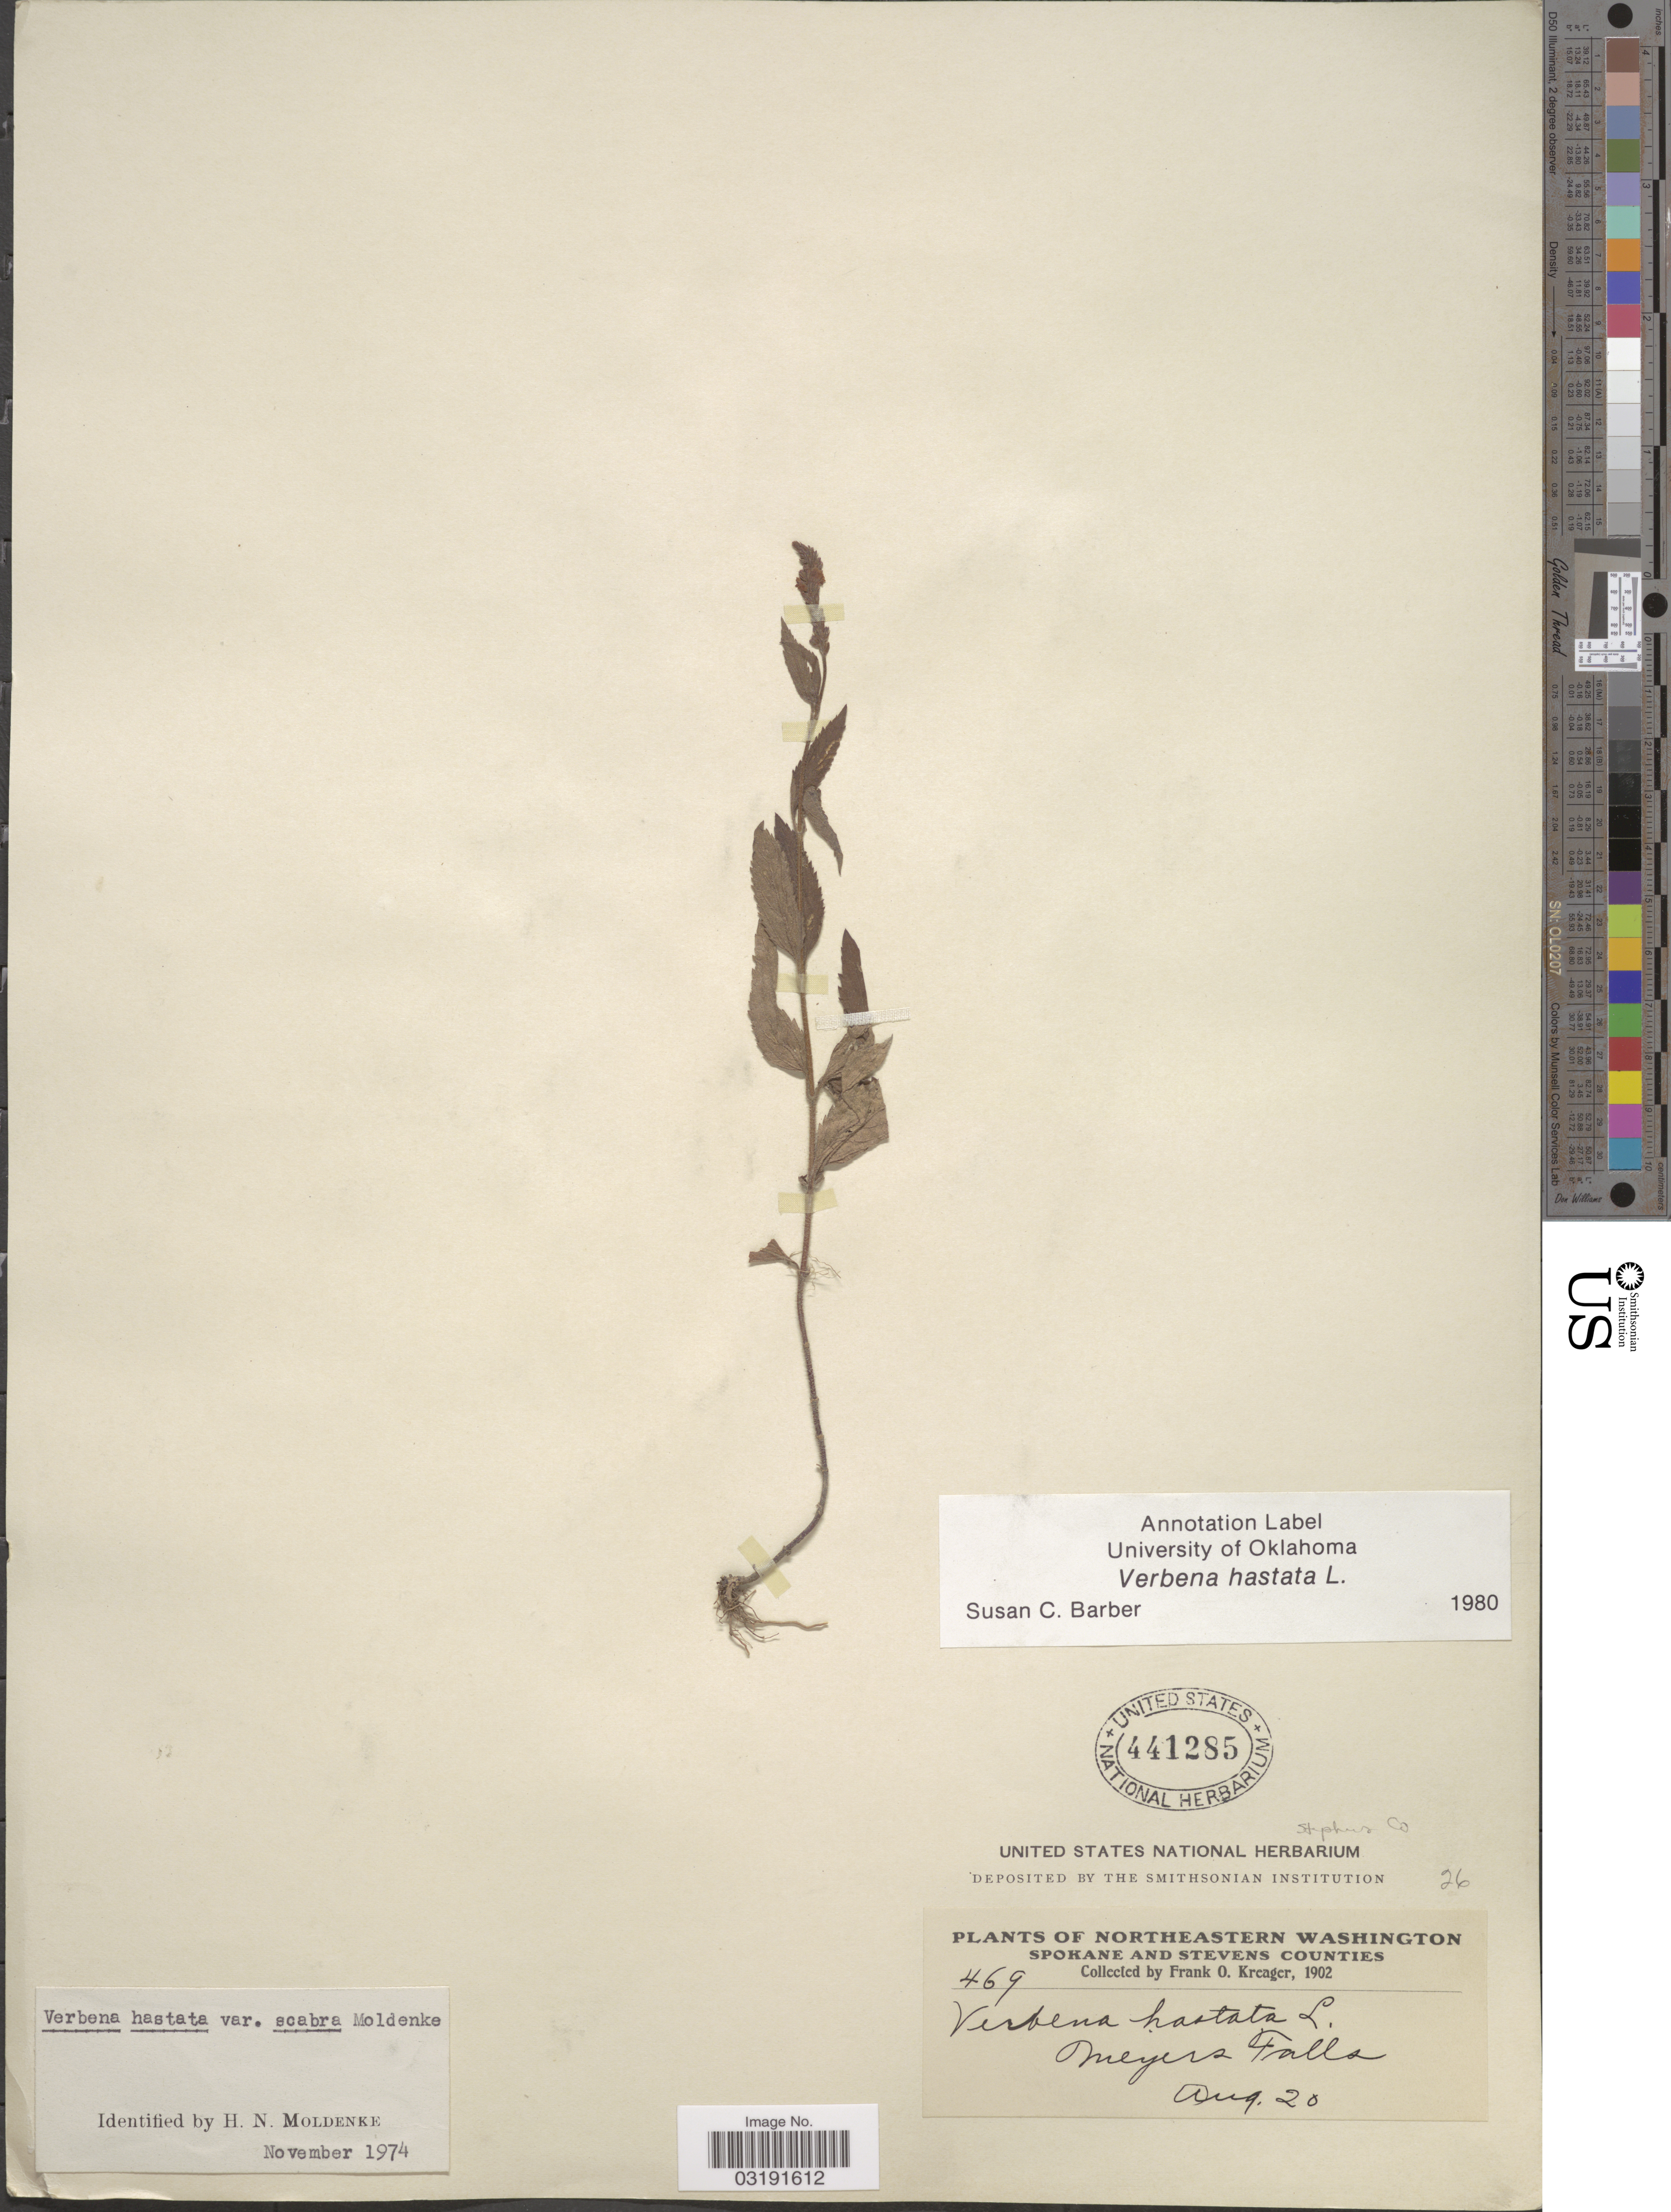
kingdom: Plantae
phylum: Tracheophyta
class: Magnoliopsida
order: Lamiales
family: Verbenaceae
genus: Verbena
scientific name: Verbena hastata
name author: L.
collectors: F. Kreager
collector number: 469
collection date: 1902-08-20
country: United States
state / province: Washington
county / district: Spokane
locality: Northeastern Washington, Spokane and Stevens Counties, Meyers Falls, Stephens Co.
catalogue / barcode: US 441285